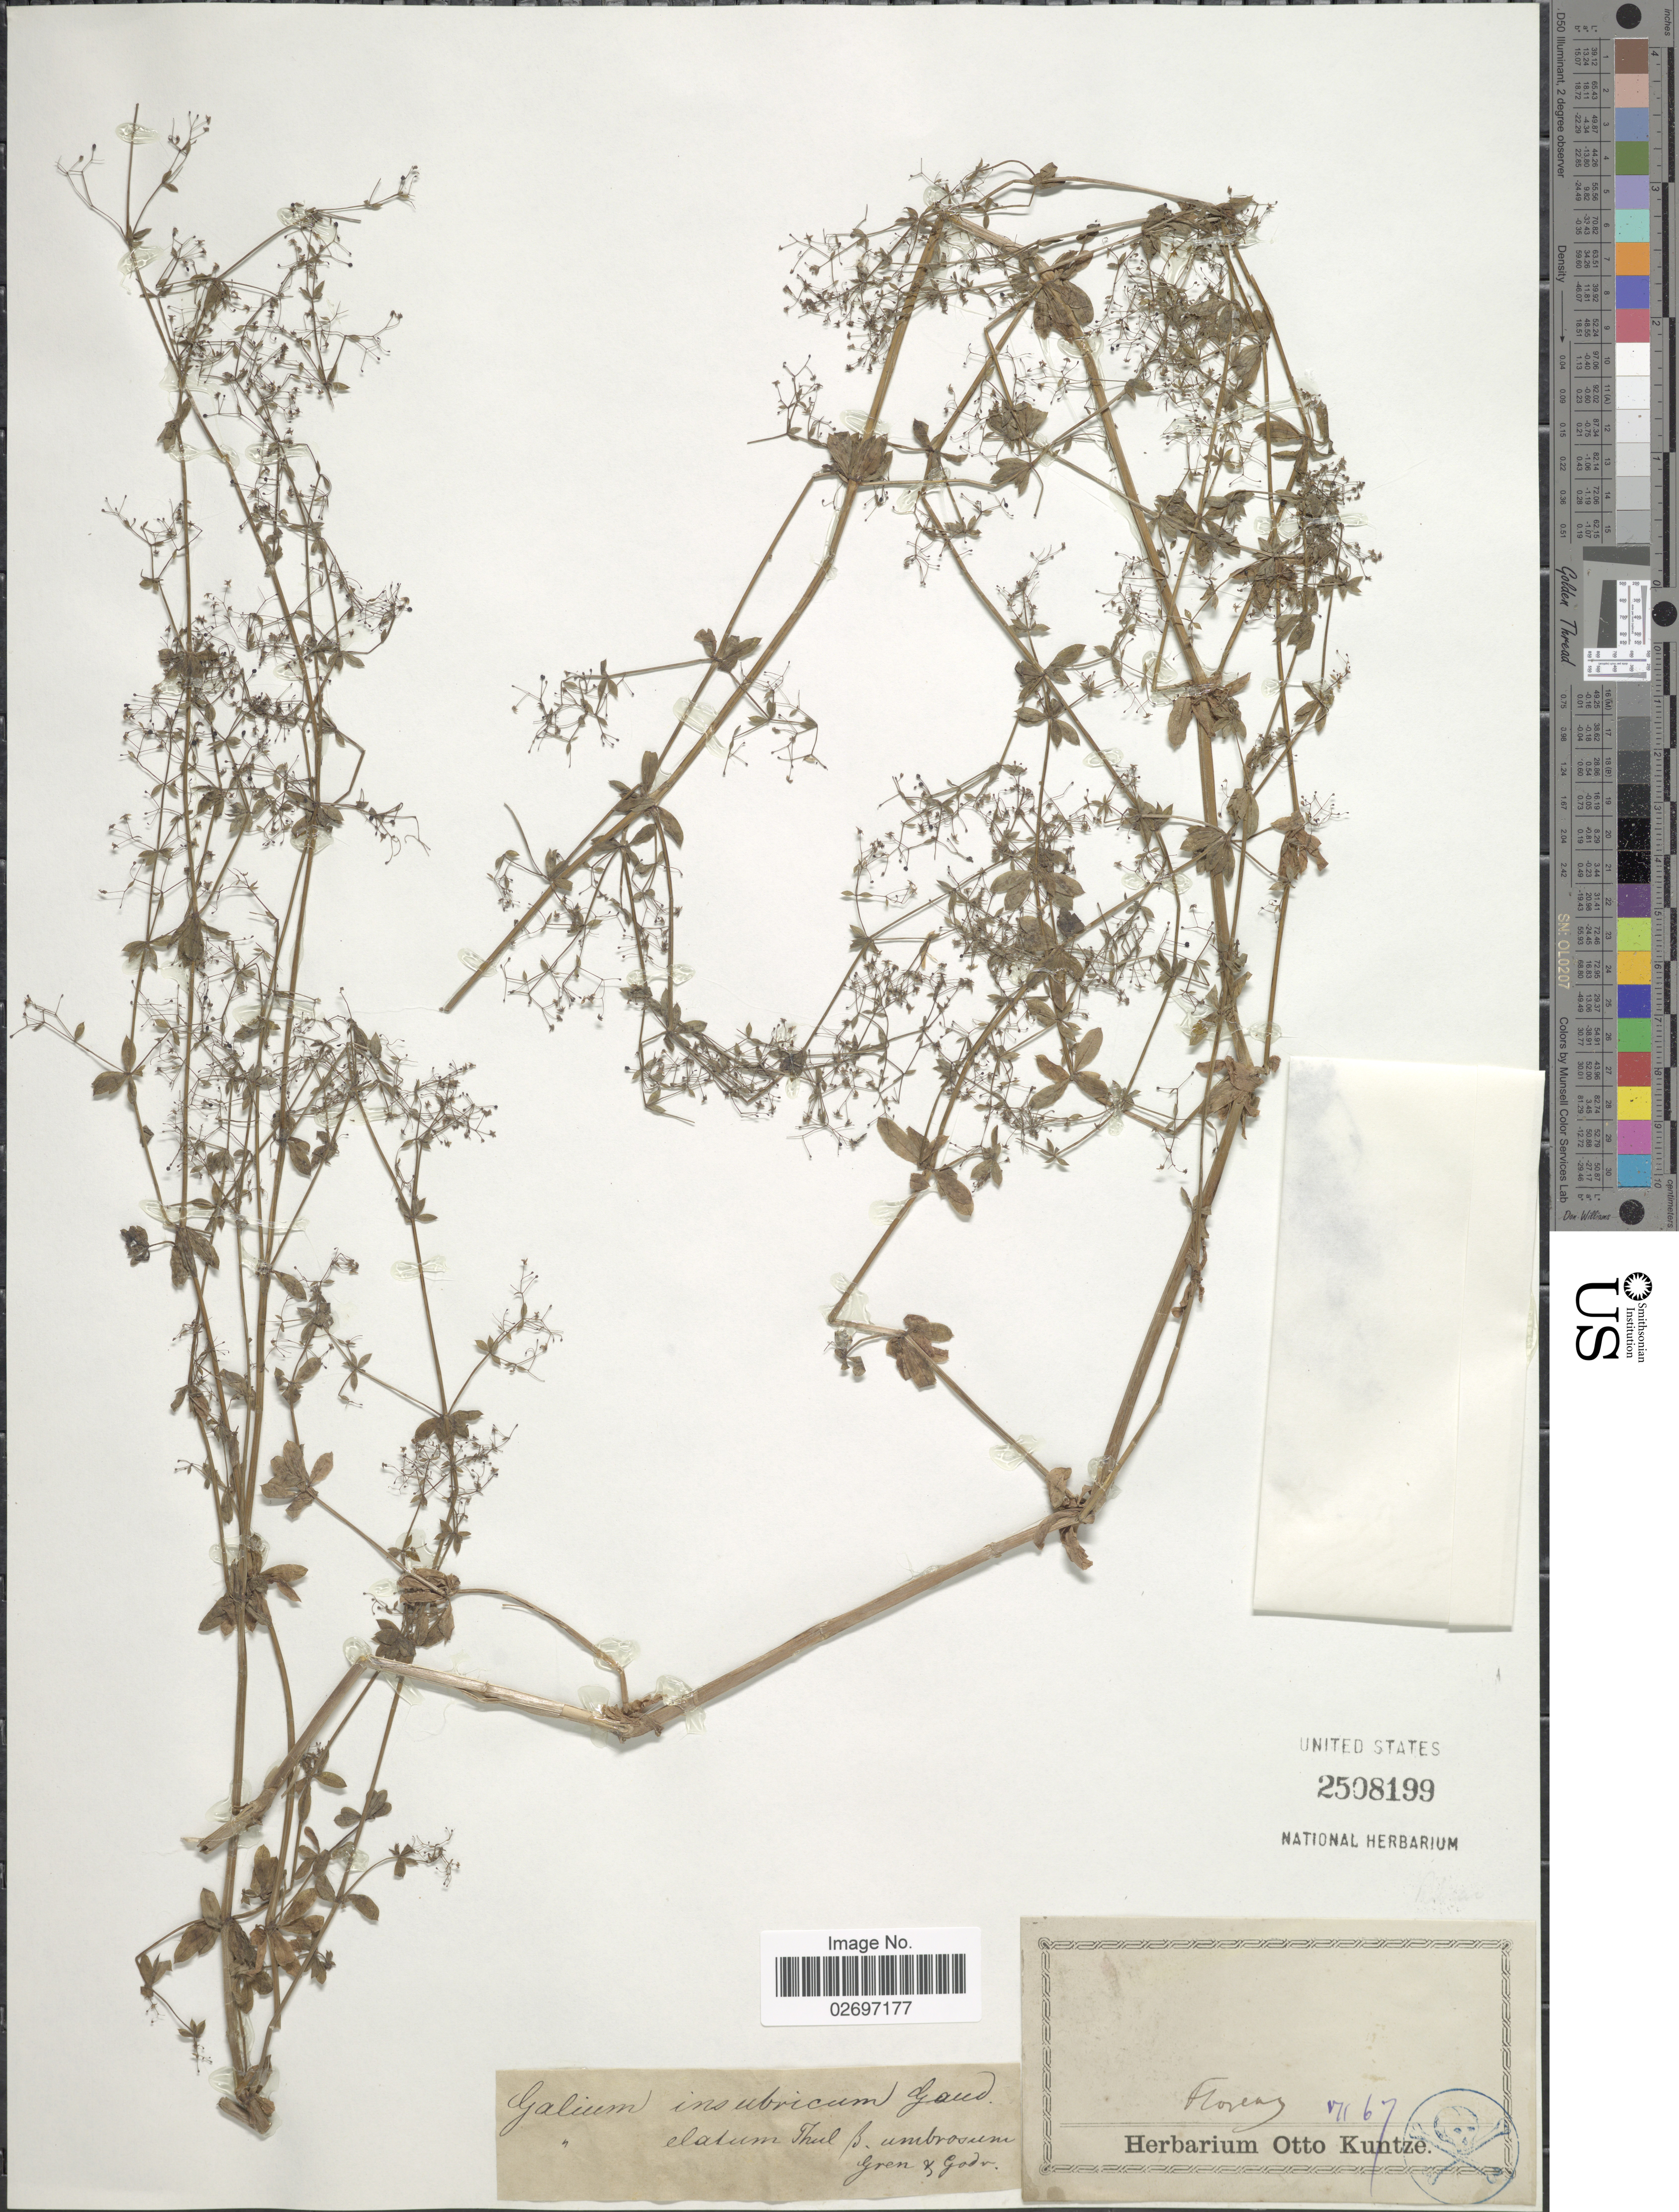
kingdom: Plantae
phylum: Tracheophyta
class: Magnoliopsida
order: Gentianales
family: Rubiaceae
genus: Galium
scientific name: Galium insubricum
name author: Gaudin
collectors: ex herb. Otto Kuntze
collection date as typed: Transcribed d/m/y: /7/37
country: Italy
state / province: Tuscany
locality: Florenz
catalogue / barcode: US 2508199